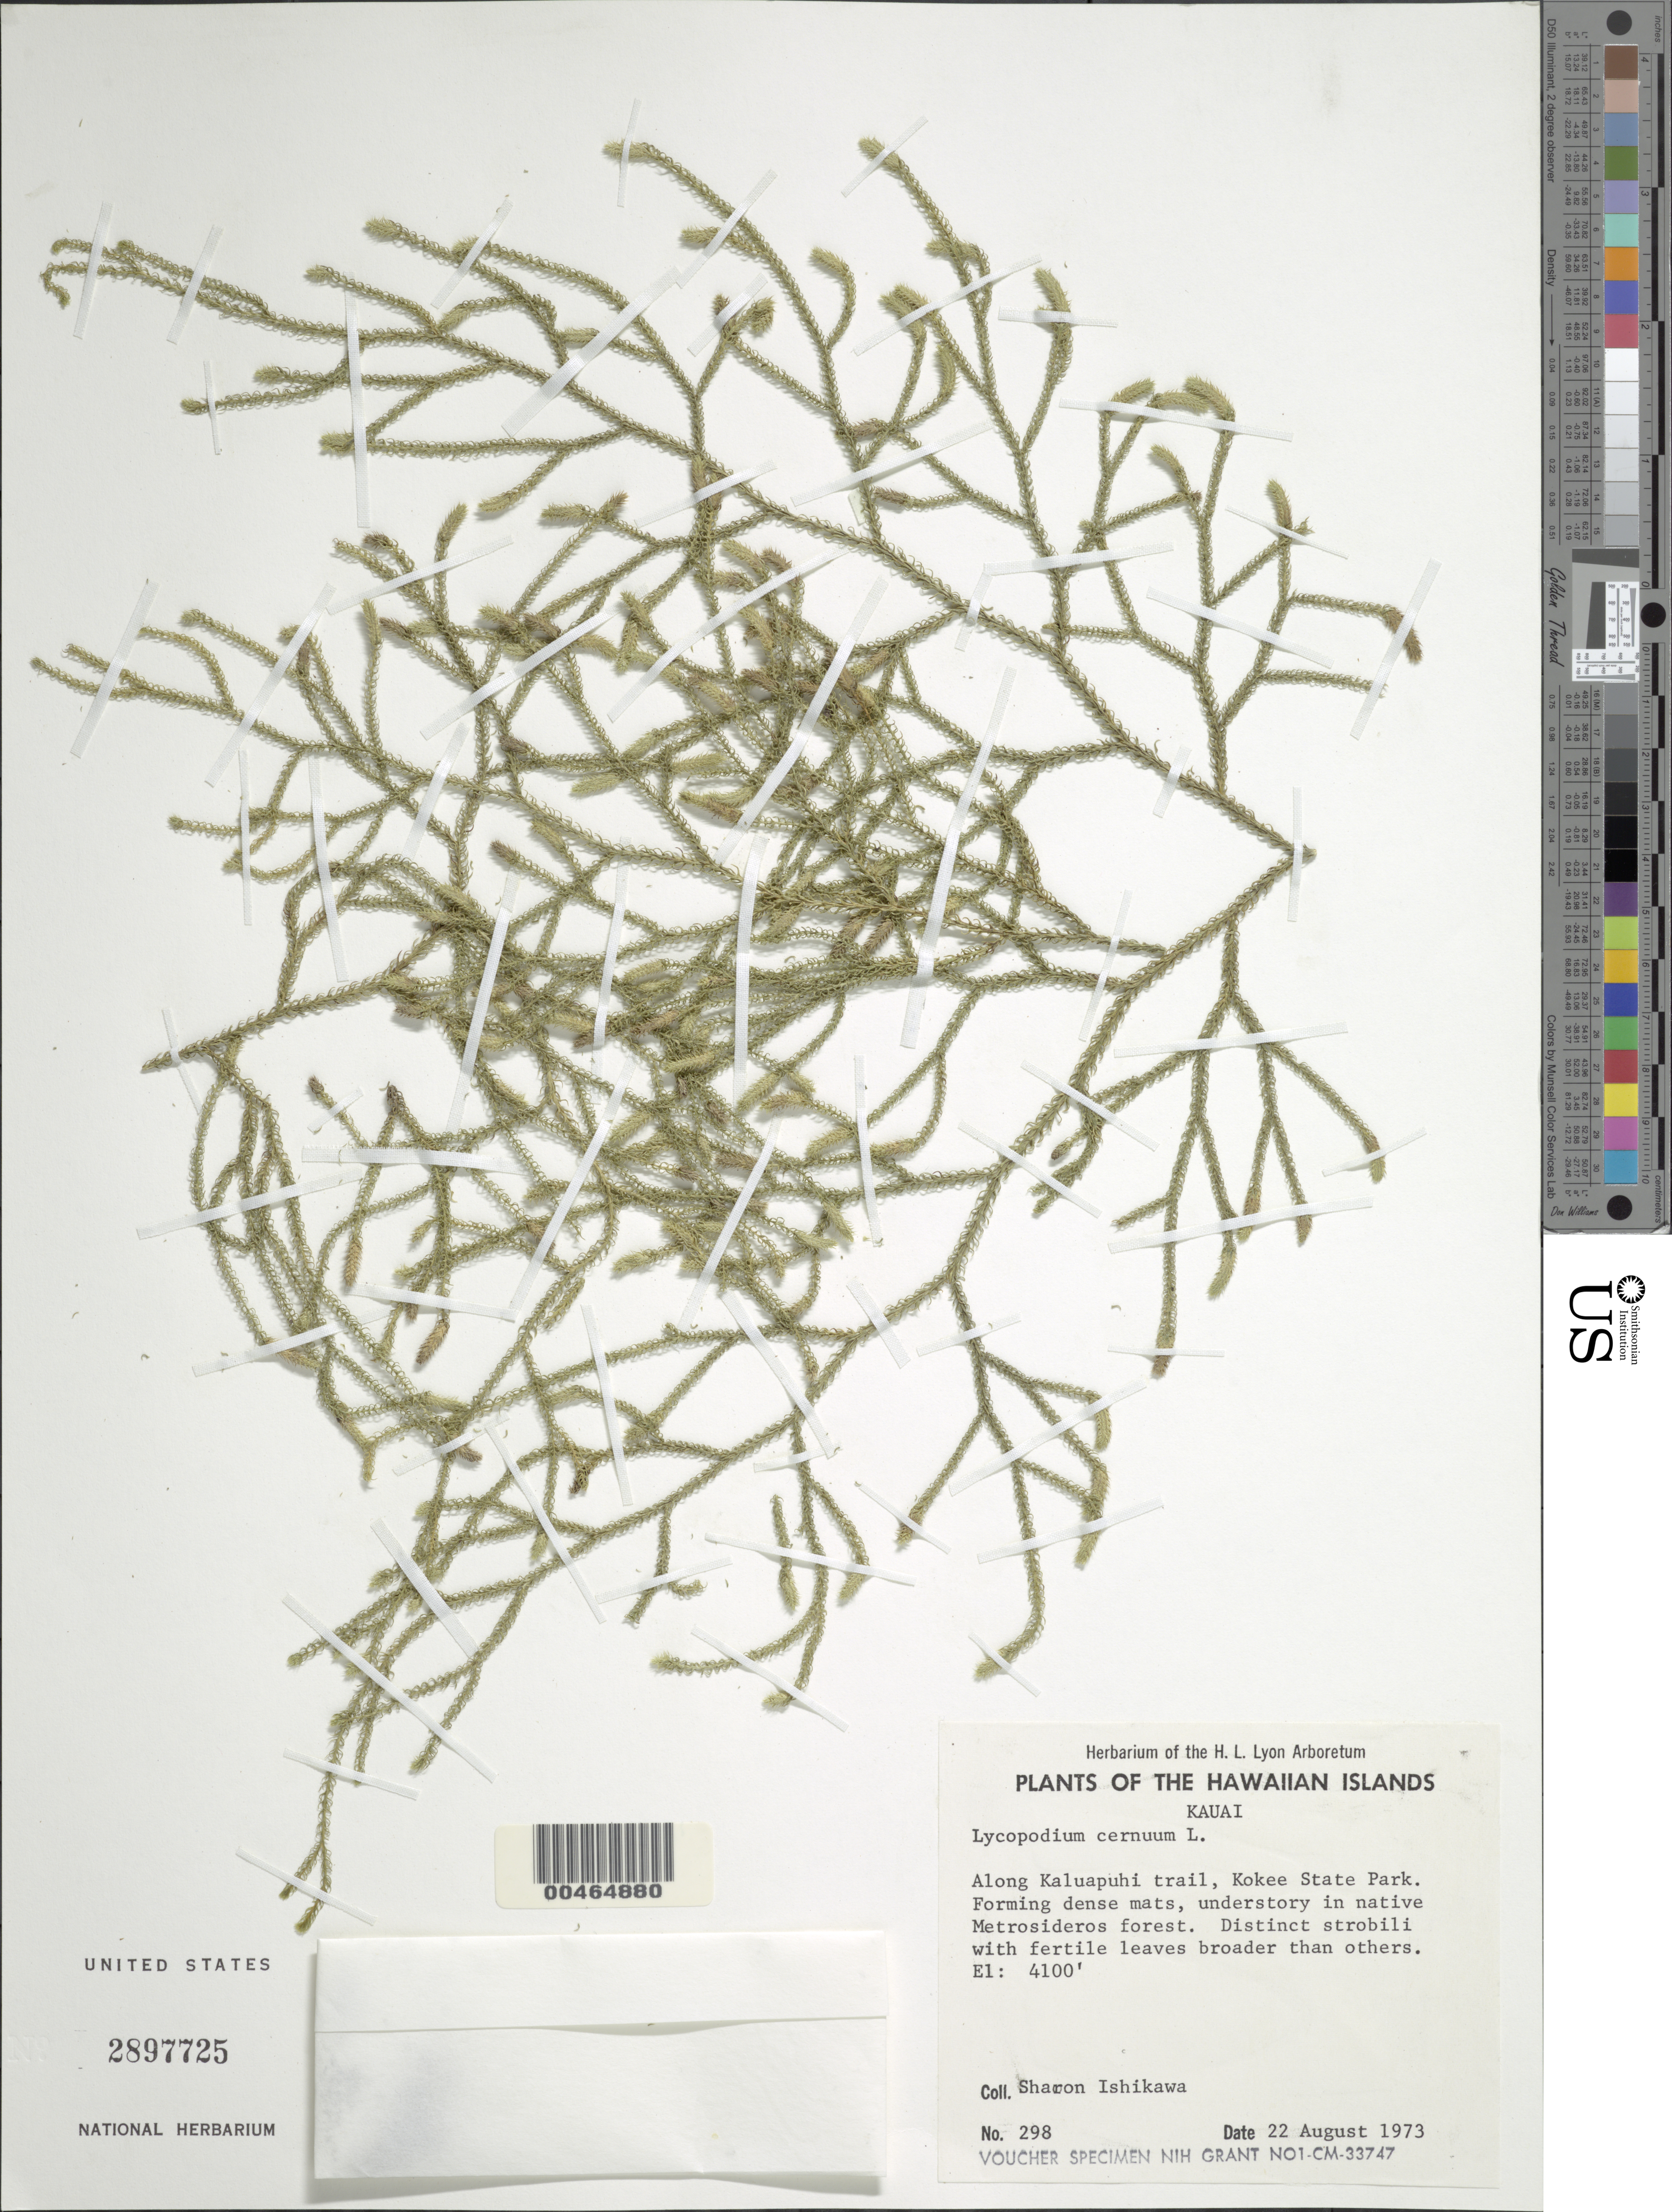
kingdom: Plantae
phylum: Tracheophyta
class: Lycopodiopsida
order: Lycopodiales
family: Lycopodiaceae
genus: Palhinhaea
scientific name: Palhinhaea cernua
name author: (L.) Vasc. & Franco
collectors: S. S. Ishikawa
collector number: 298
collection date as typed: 22 Aug 1973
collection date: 1973-08-22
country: United States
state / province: Hawaii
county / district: Kauai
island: Kaua'i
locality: Along Kaluapuhi trail, Kokee State Park, Kauai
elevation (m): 1250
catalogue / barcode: US 2897725